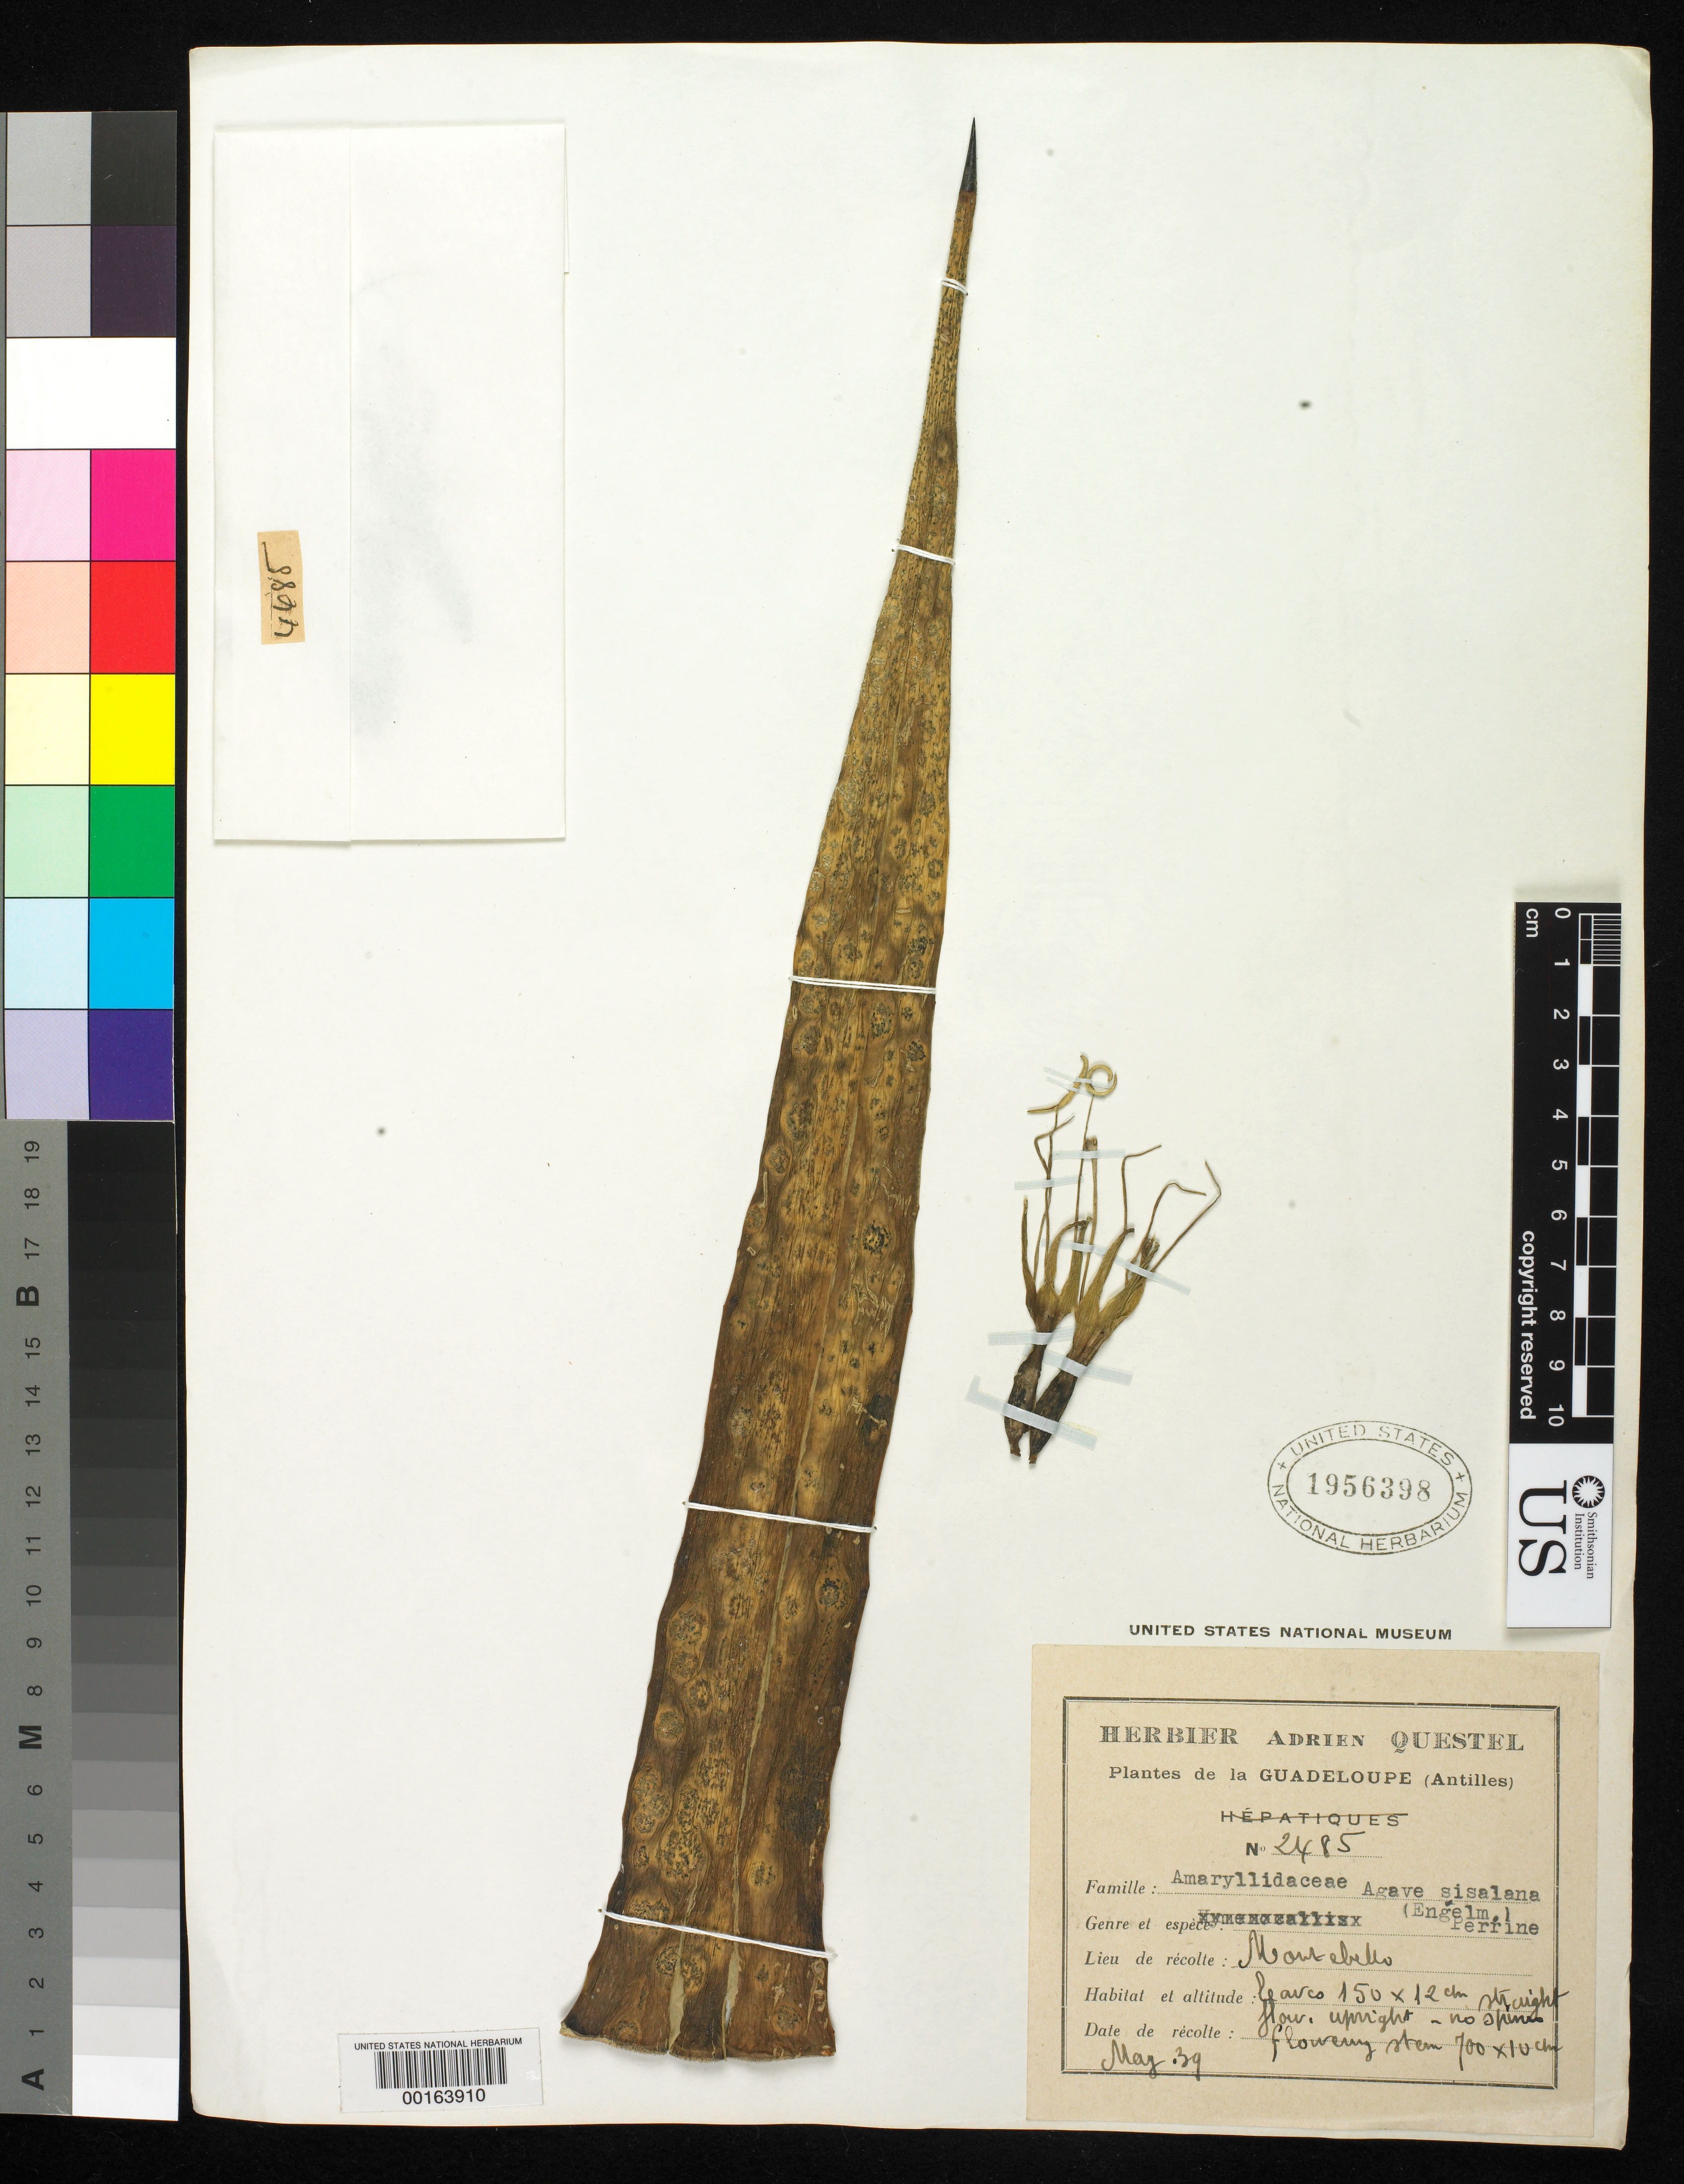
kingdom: Plantae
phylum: Tracheophyta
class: Liliopsida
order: Asparagales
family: Asparagaceae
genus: Agave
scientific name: Agave sisalana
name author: Perrine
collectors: A. Questel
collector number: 2485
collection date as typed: May 1939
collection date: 1939-05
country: Guadeloupe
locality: Montebello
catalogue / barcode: US 1956398